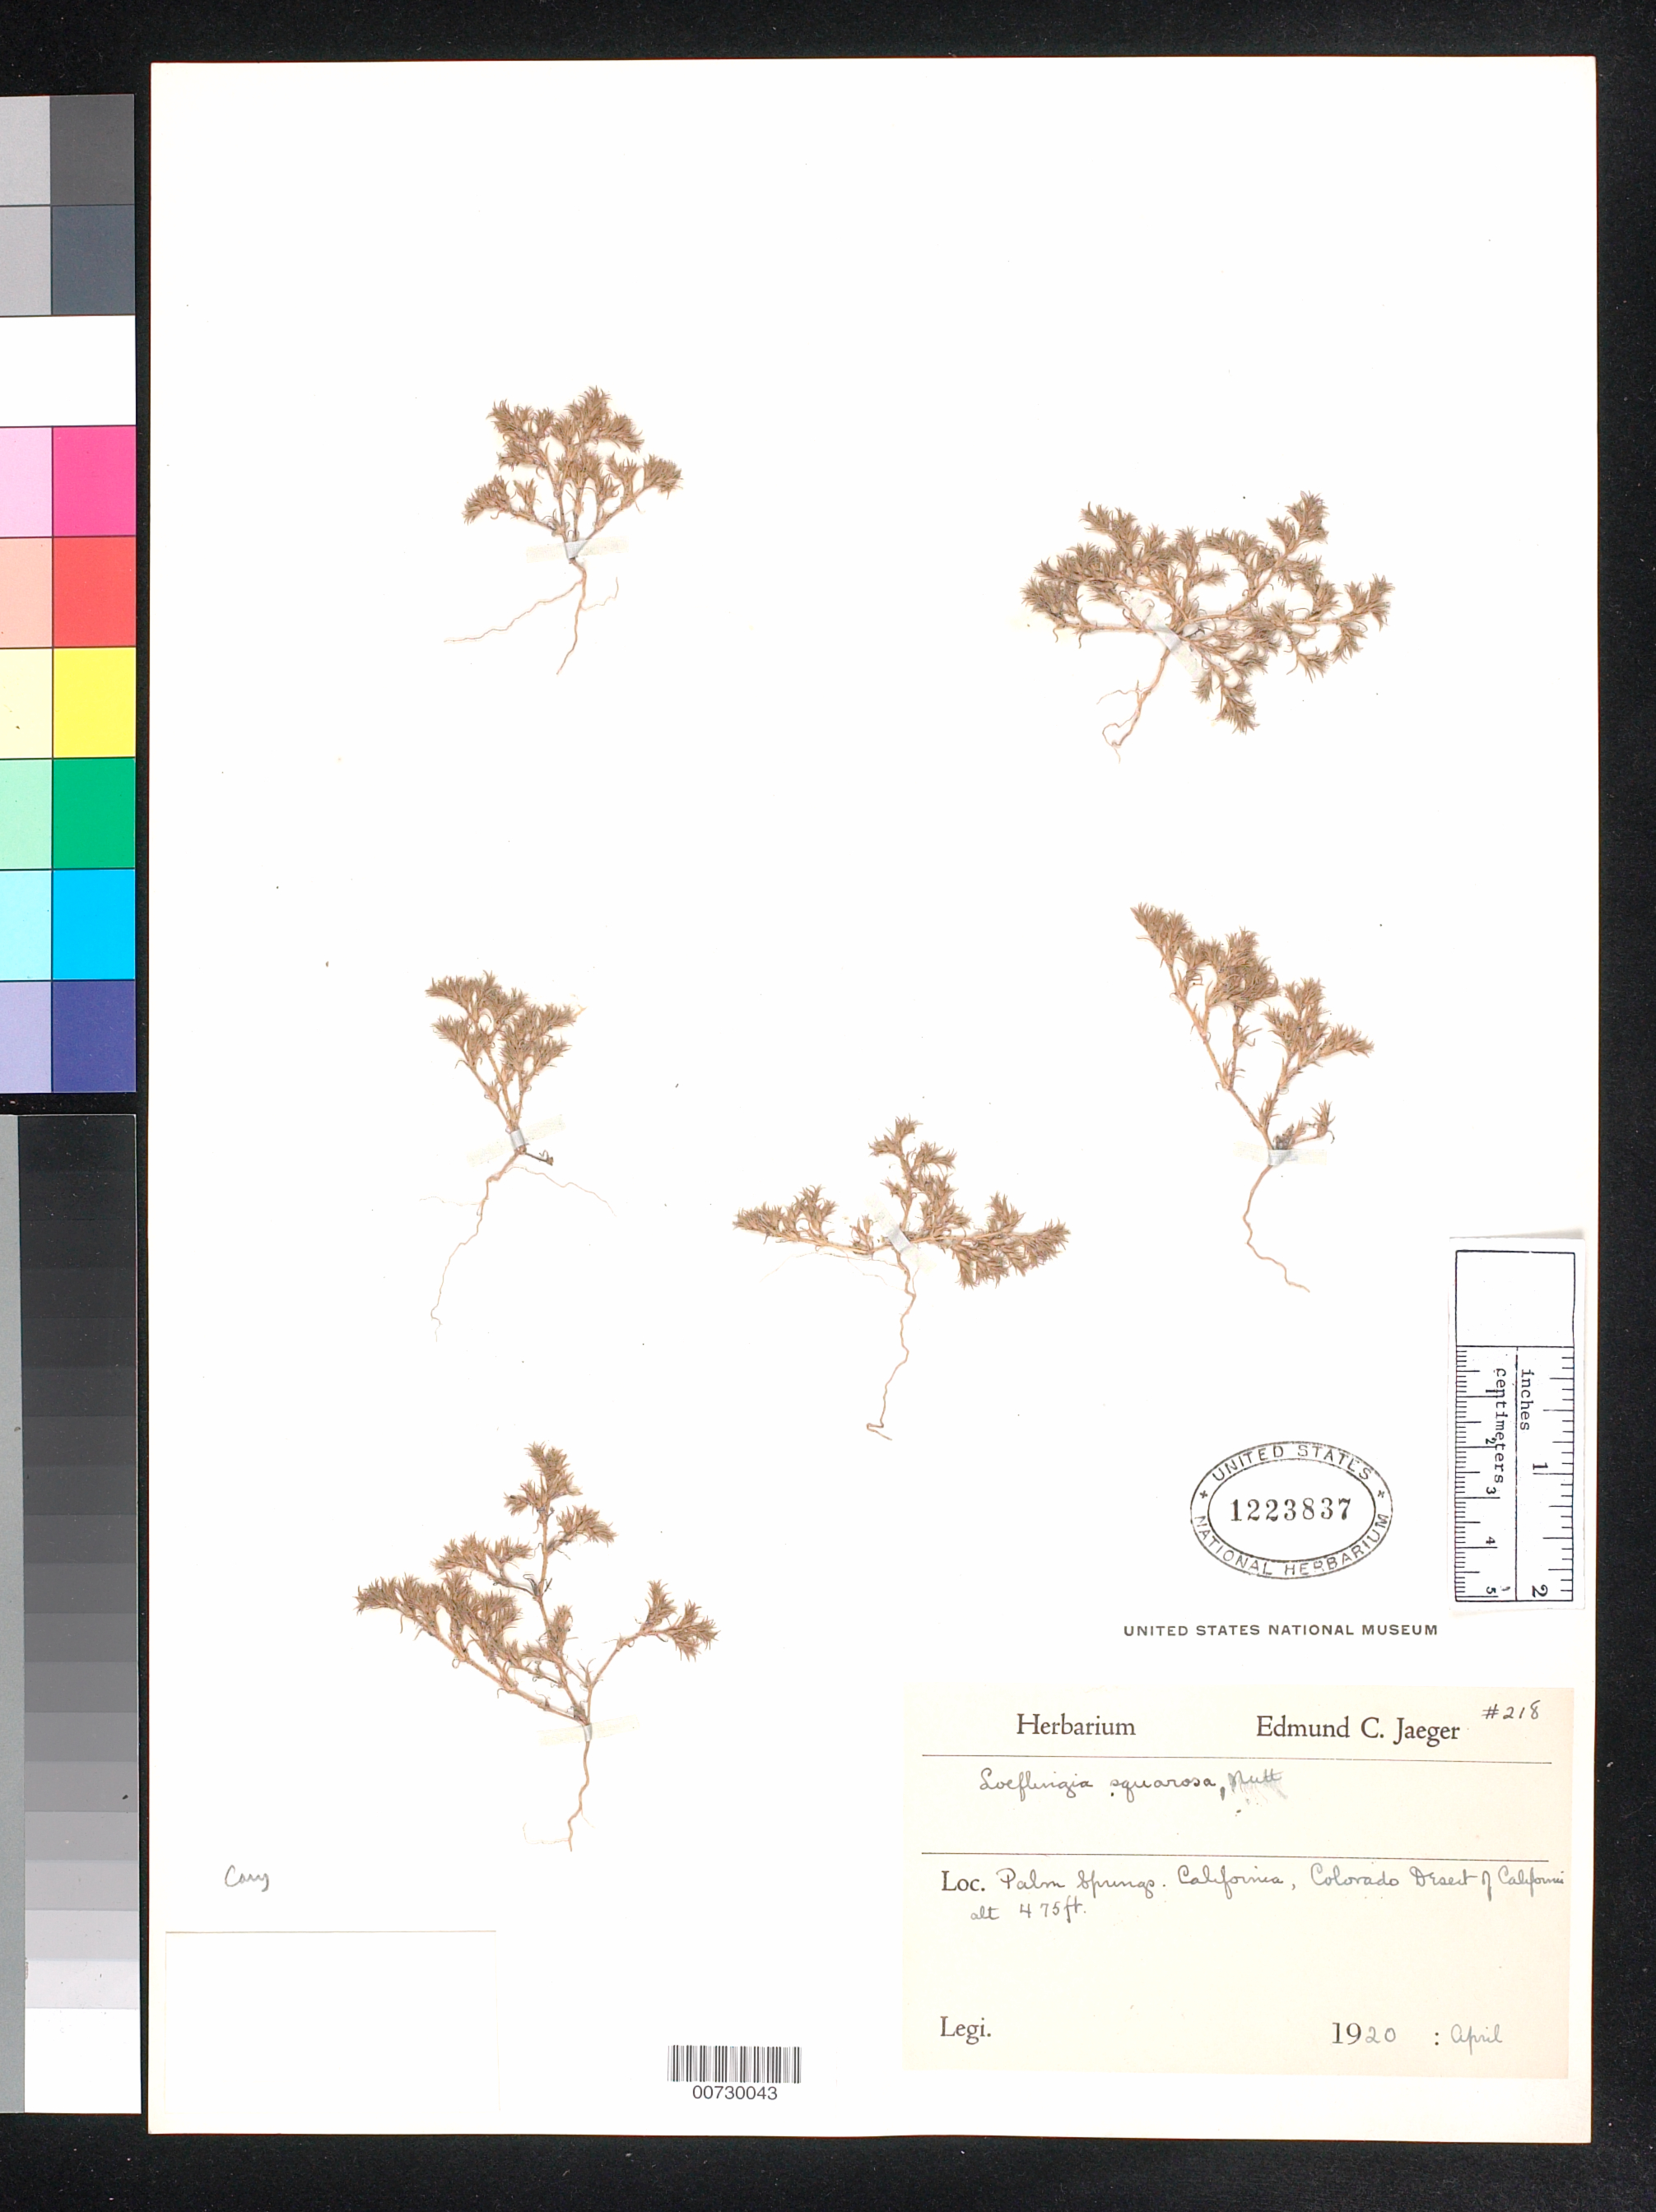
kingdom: Plantae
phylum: Tracheophyta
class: Magnoliopsida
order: Caryophyllales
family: Caryophyllaceae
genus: Loeflingia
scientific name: Loeflingia squarrosa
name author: Nutt.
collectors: E. Jaeger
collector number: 218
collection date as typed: Apr 1920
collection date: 1920-04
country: United States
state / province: California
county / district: Riverside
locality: Palm Springs. Colorado desert of California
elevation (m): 145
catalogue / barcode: US 1223837